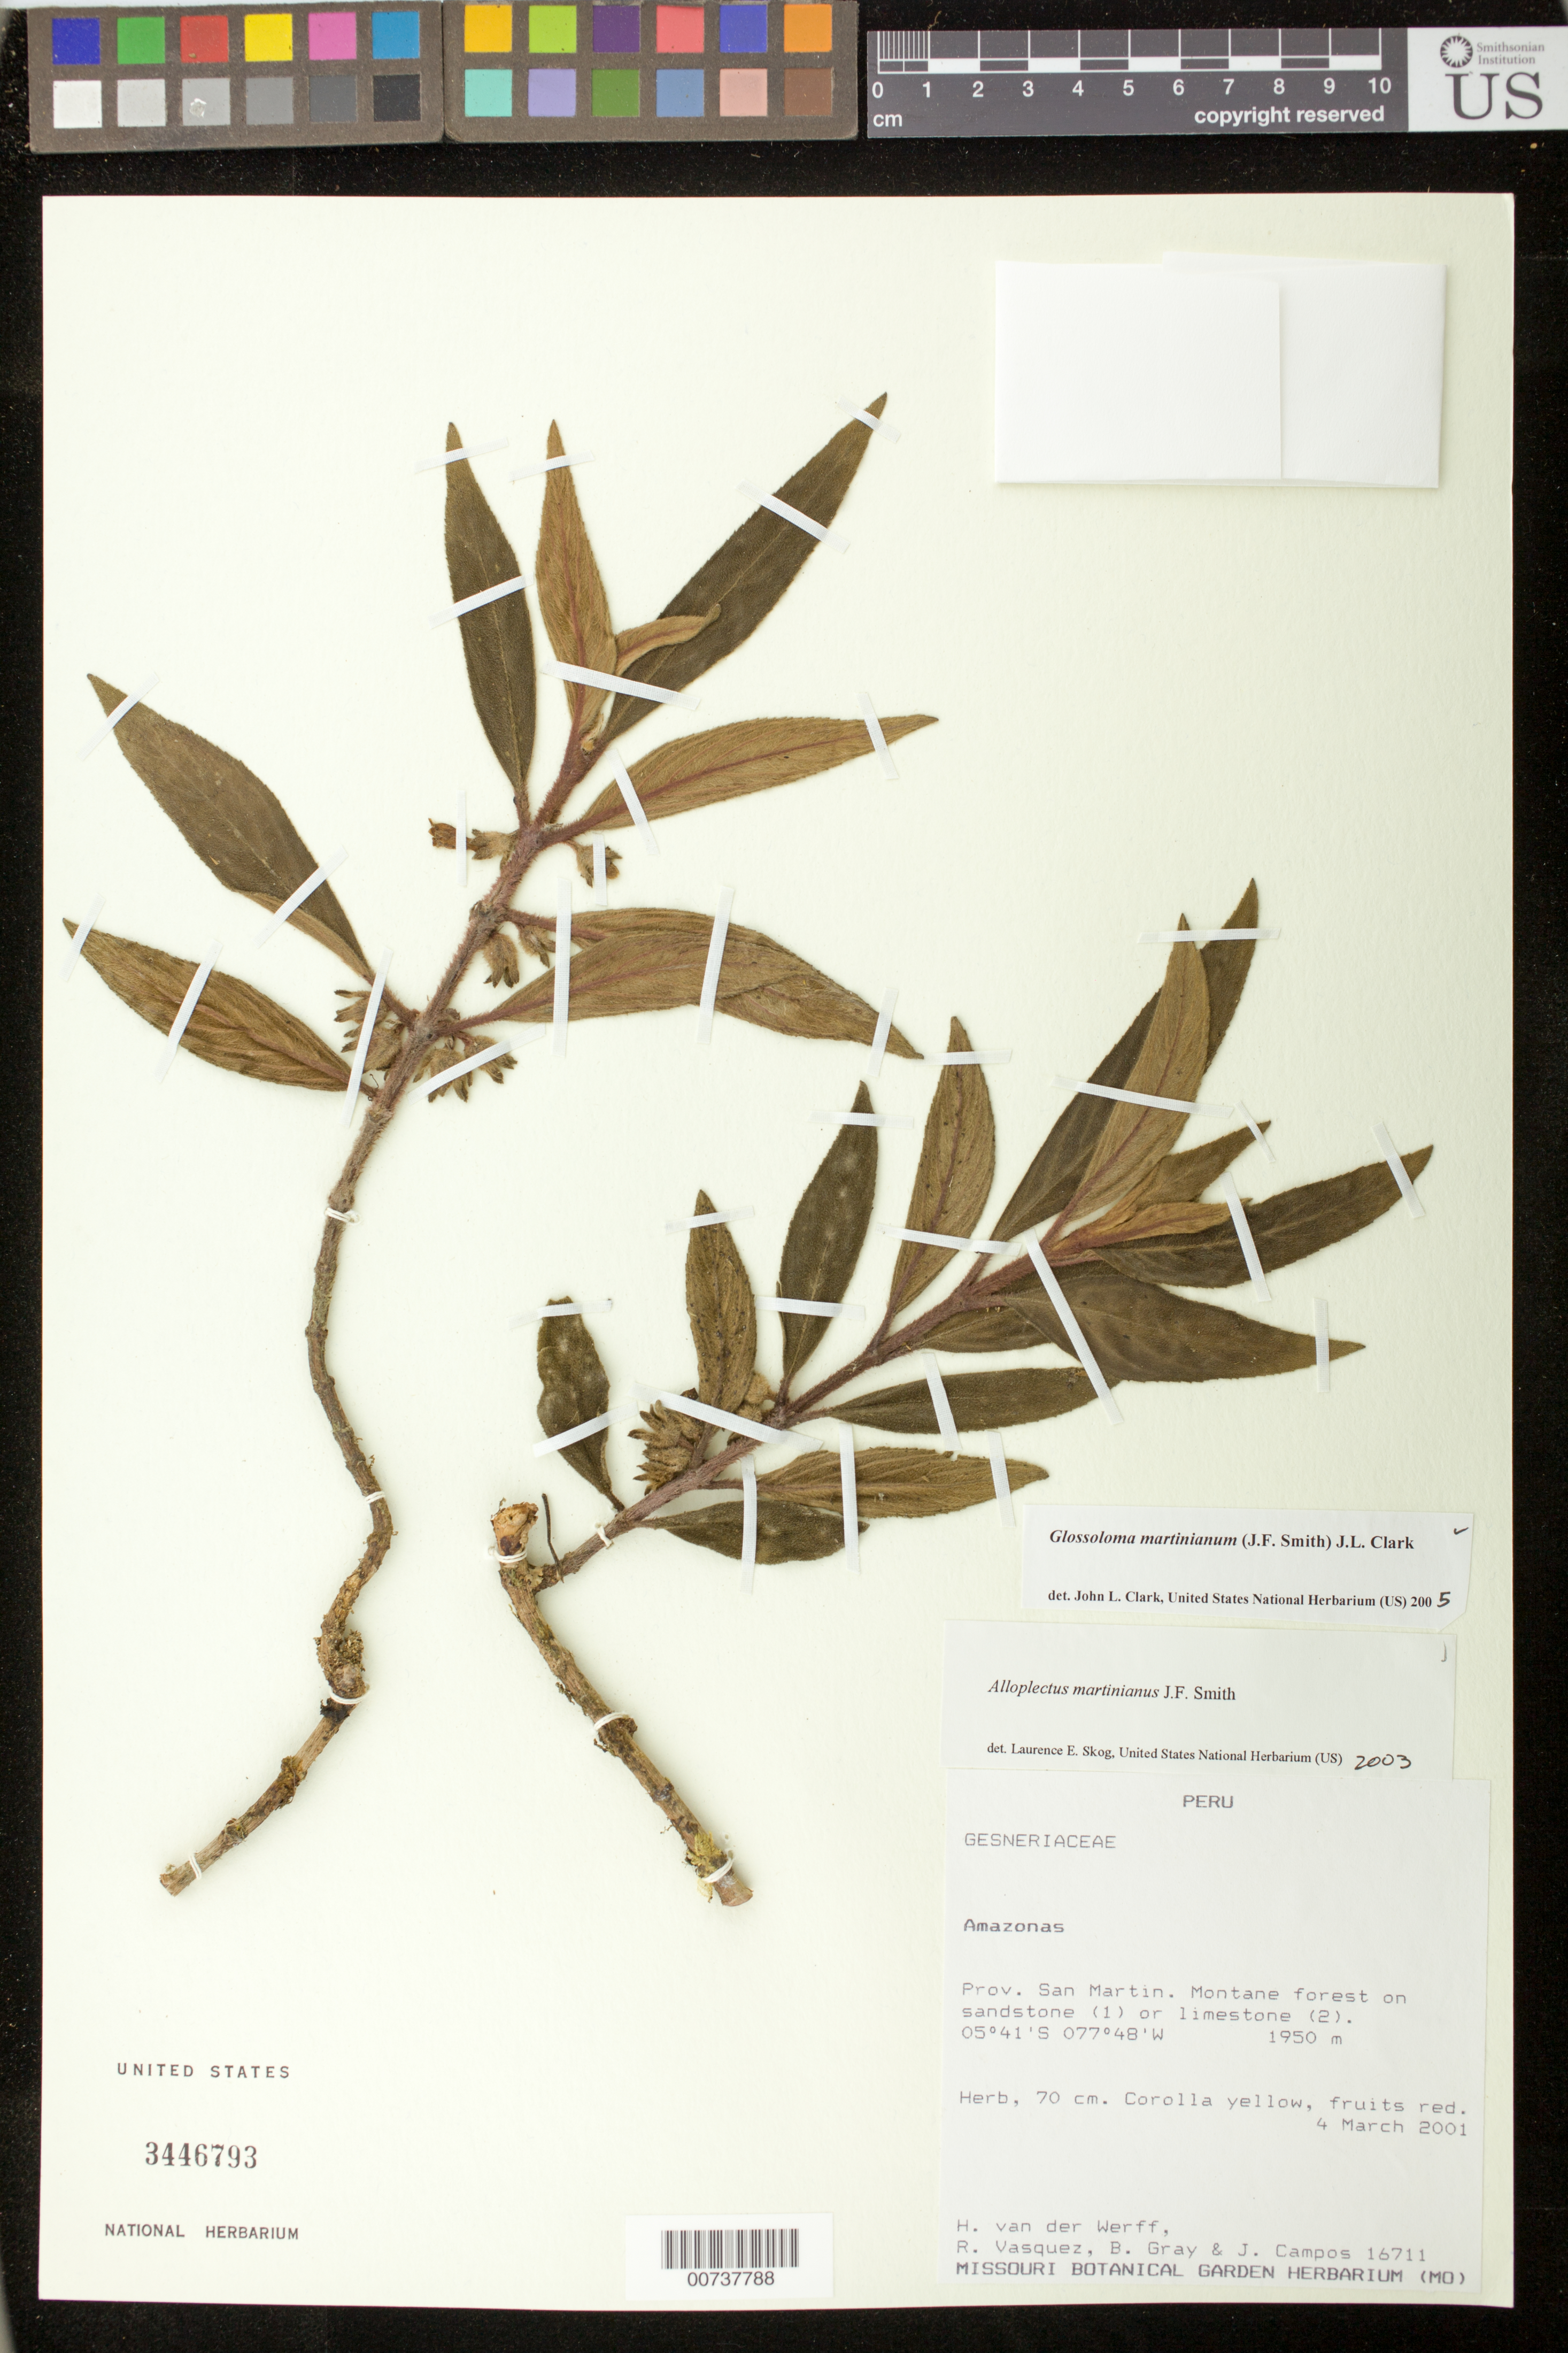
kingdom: Plantae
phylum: Tracheophyta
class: Magnoliopsida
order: Lamiales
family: Gesneriaceae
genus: Glossoloma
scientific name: Glossoloma martinianum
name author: (J.F. Sm.) J.L. Clark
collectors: H. van der Werff, R. Vásquez, B. Gray & J. Campos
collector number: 16711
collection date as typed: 04 Mar 2001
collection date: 2001-03-04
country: Peru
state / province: Amazonas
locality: Prov. San Martin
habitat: Montane forest on sandstone (1) or limestone (2)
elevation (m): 1950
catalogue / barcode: US 3446793